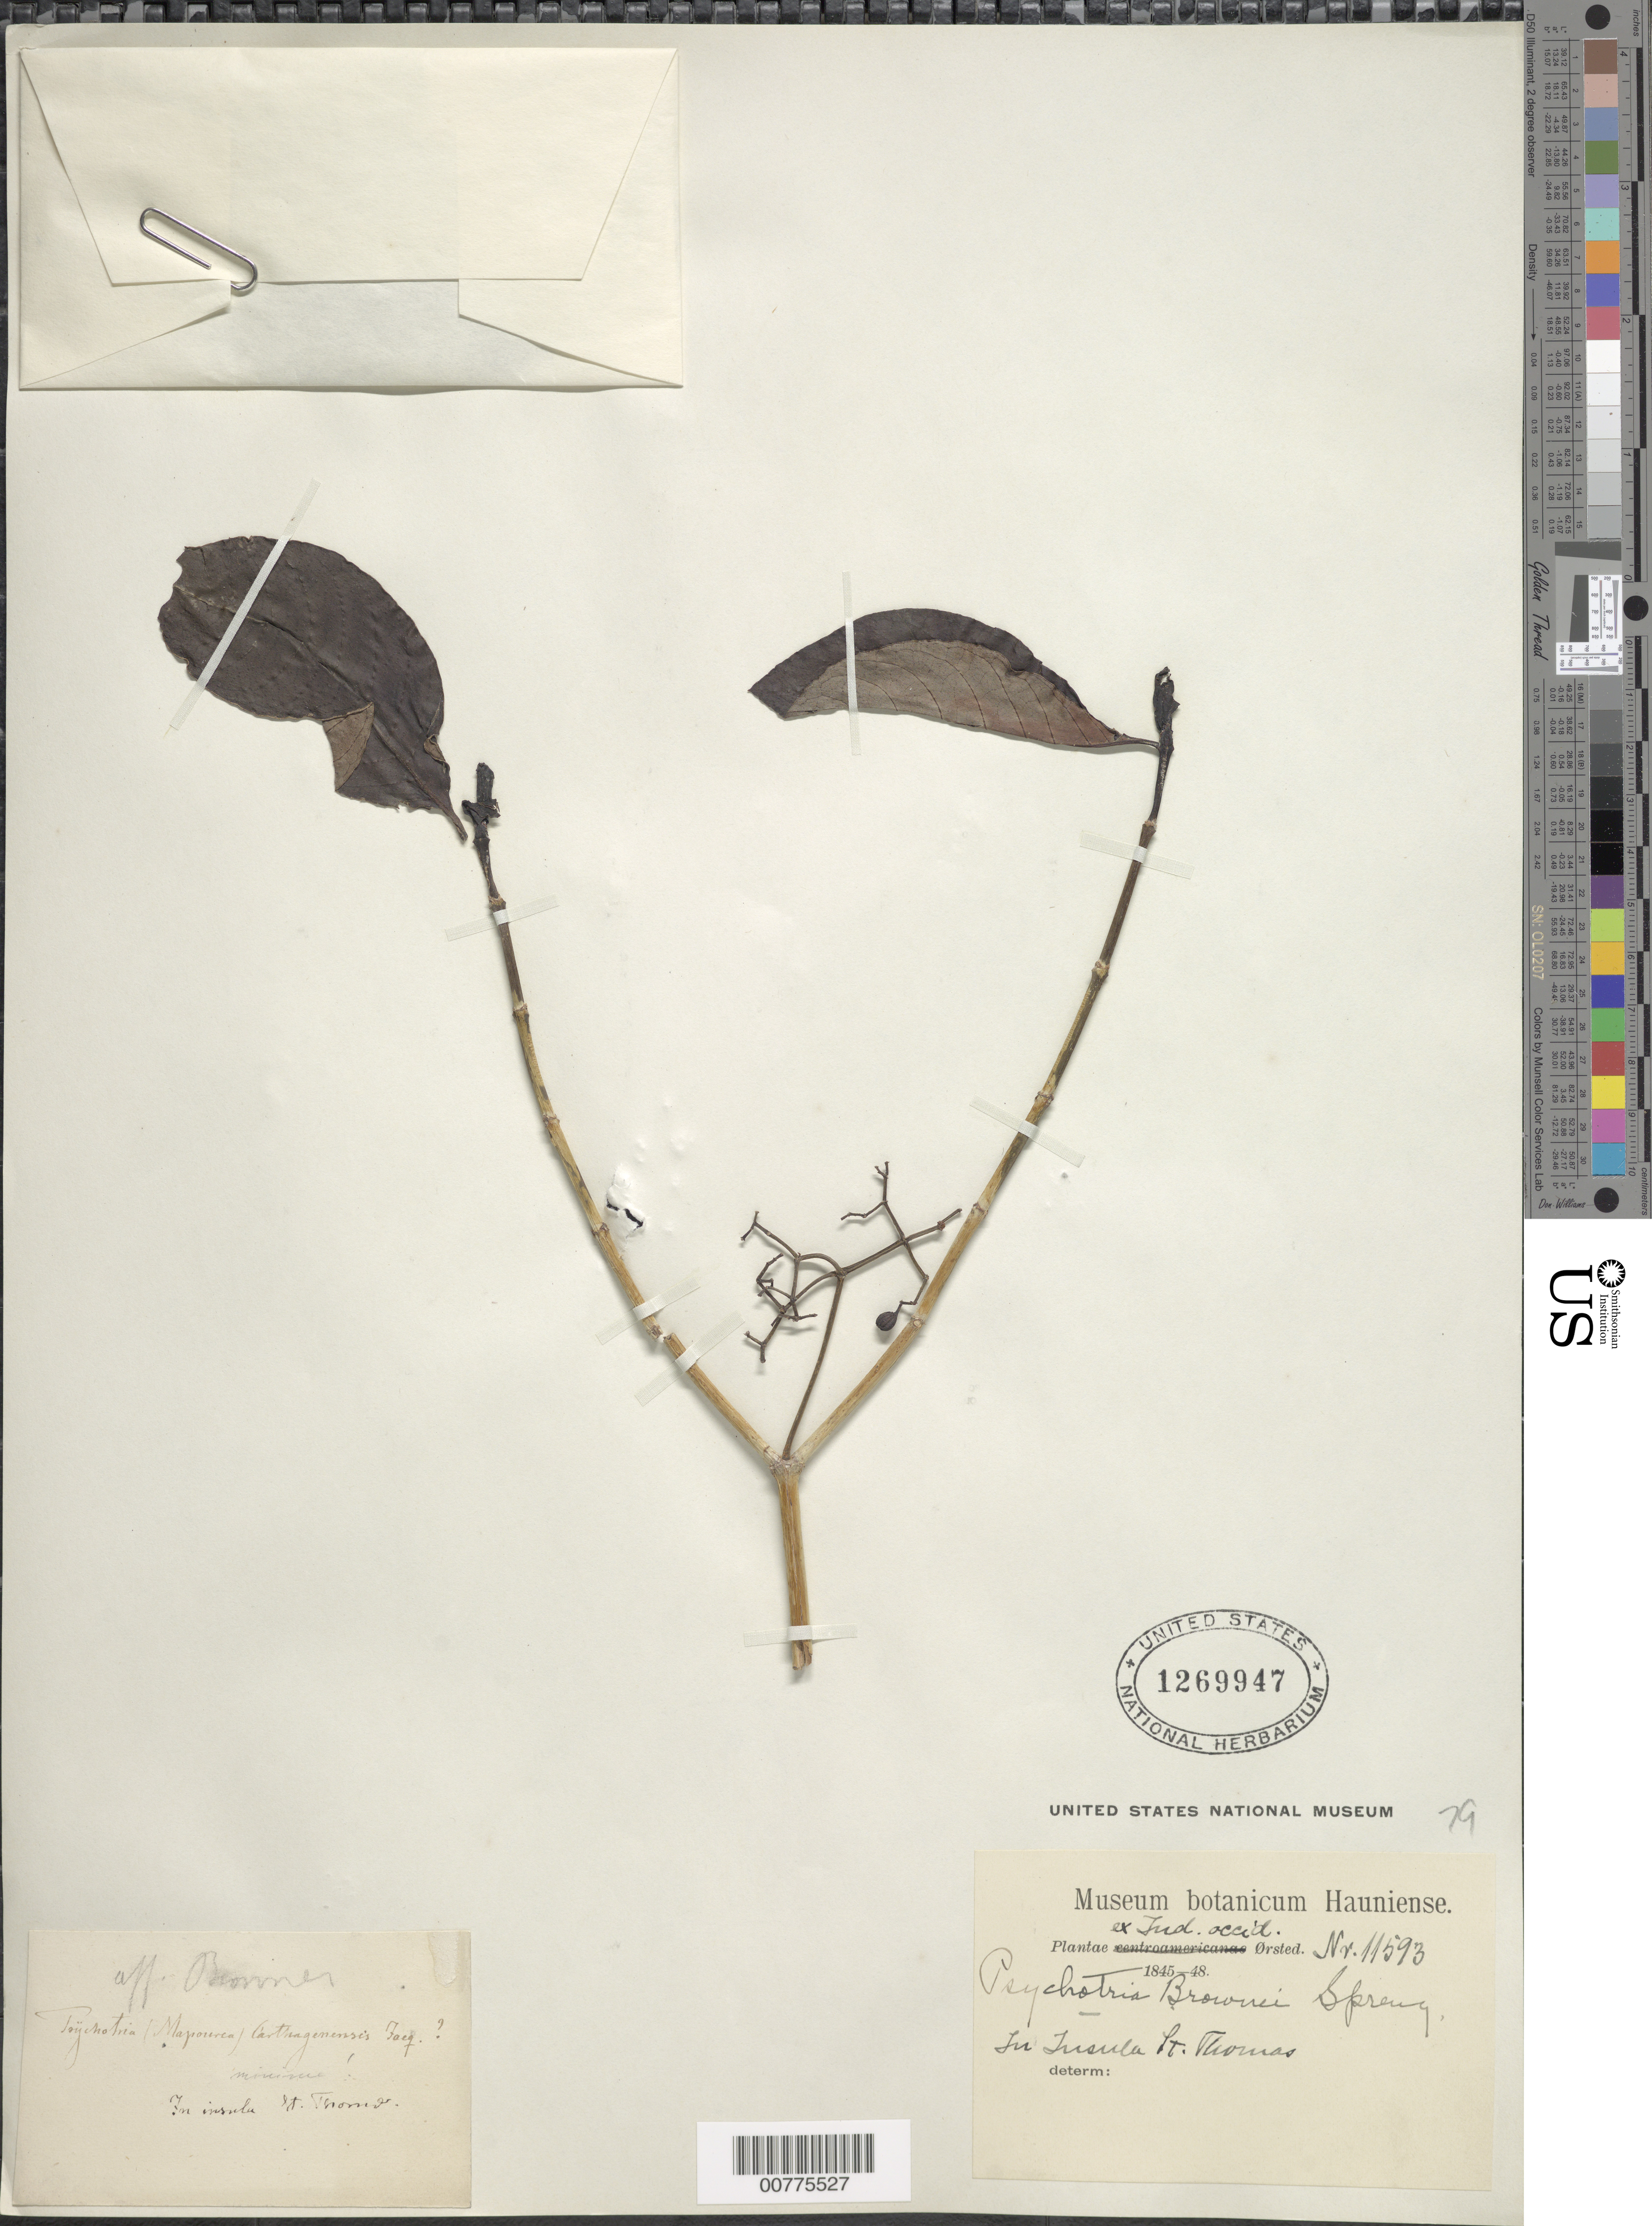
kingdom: Plantae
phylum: Tracheophyta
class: Magnoliopsida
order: Gentianales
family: Rubiaceae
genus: Psychotria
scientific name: Psychotria glabrata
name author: Sw.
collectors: A. S. Oersted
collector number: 11593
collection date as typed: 1845 to -- --- 1848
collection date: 1845/1848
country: U.S. Virgin Islands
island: St. Thomas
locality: In Insula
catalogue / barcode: US 1269947